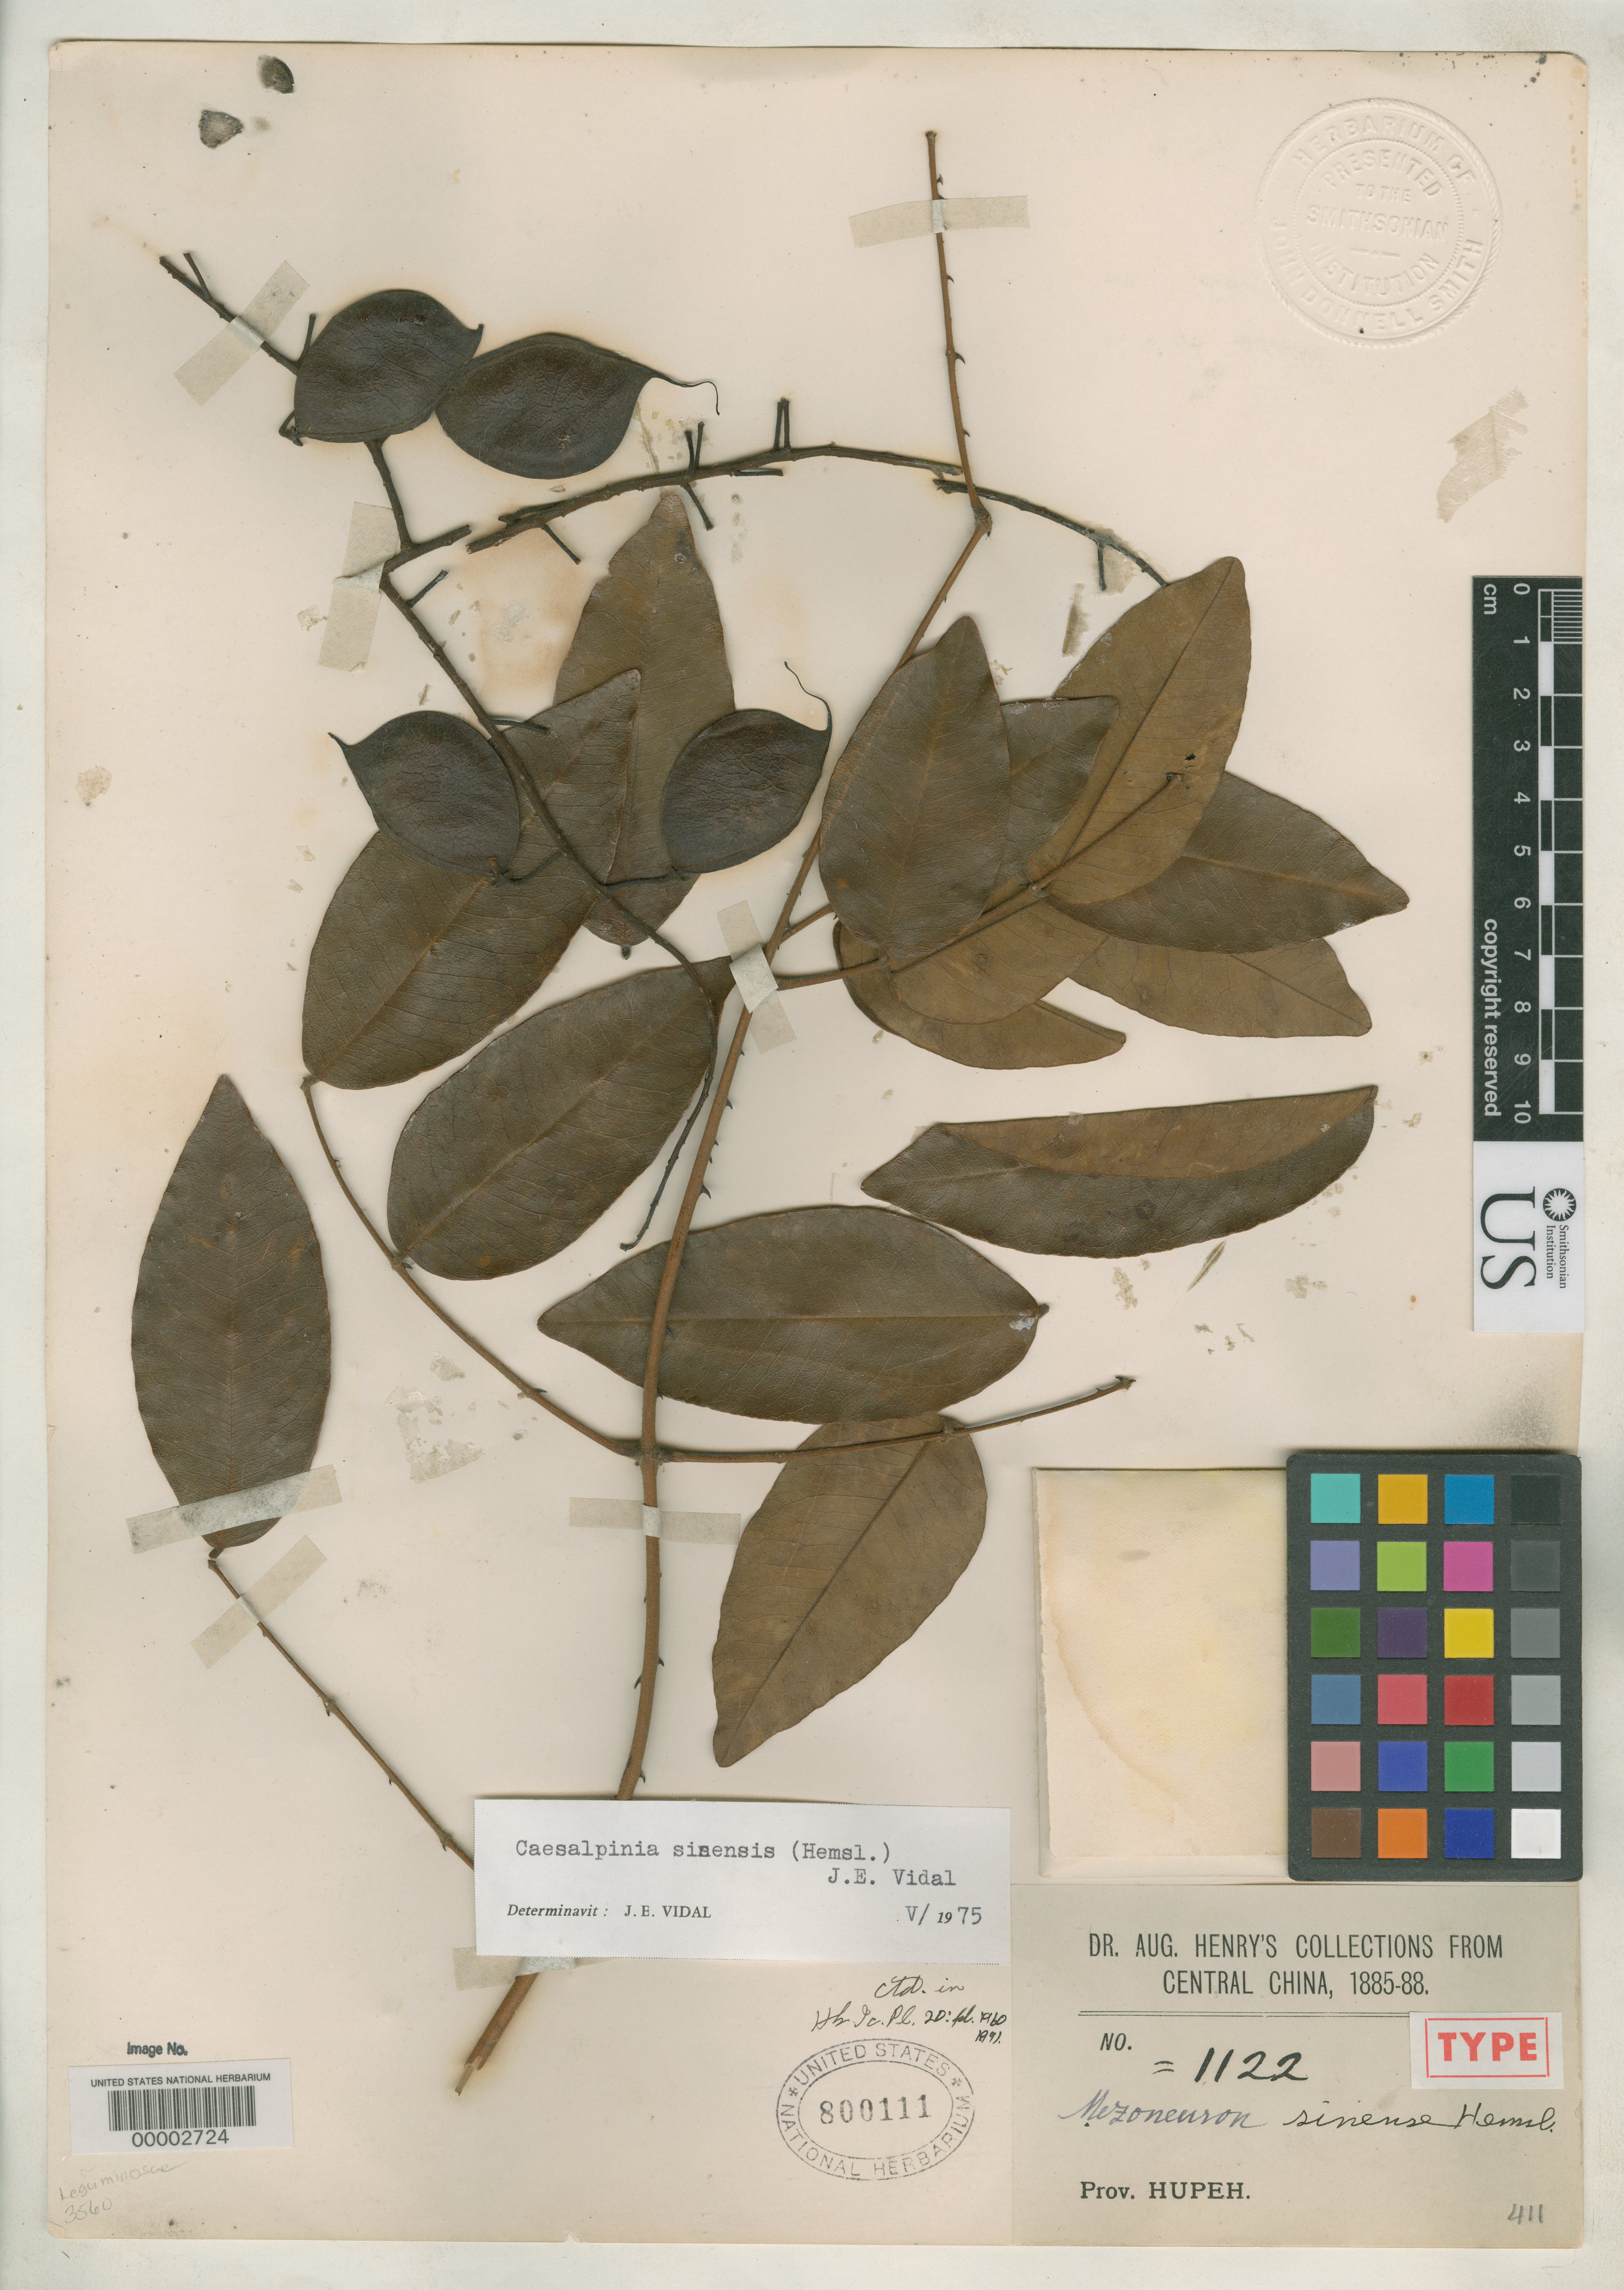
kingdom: Plantae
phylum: Tracheophyta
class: Magnoliopsida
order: Fabales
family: Fabaceae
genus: Mezoneuron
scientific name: Mezoneuron sinense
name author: Hemsl.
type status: Isotype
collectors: A. Henry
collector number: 1122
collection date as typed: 1885 to -- --- 1888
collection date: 1885/1888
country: China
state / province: Hubei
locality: Ichang.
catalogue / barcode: US 800111